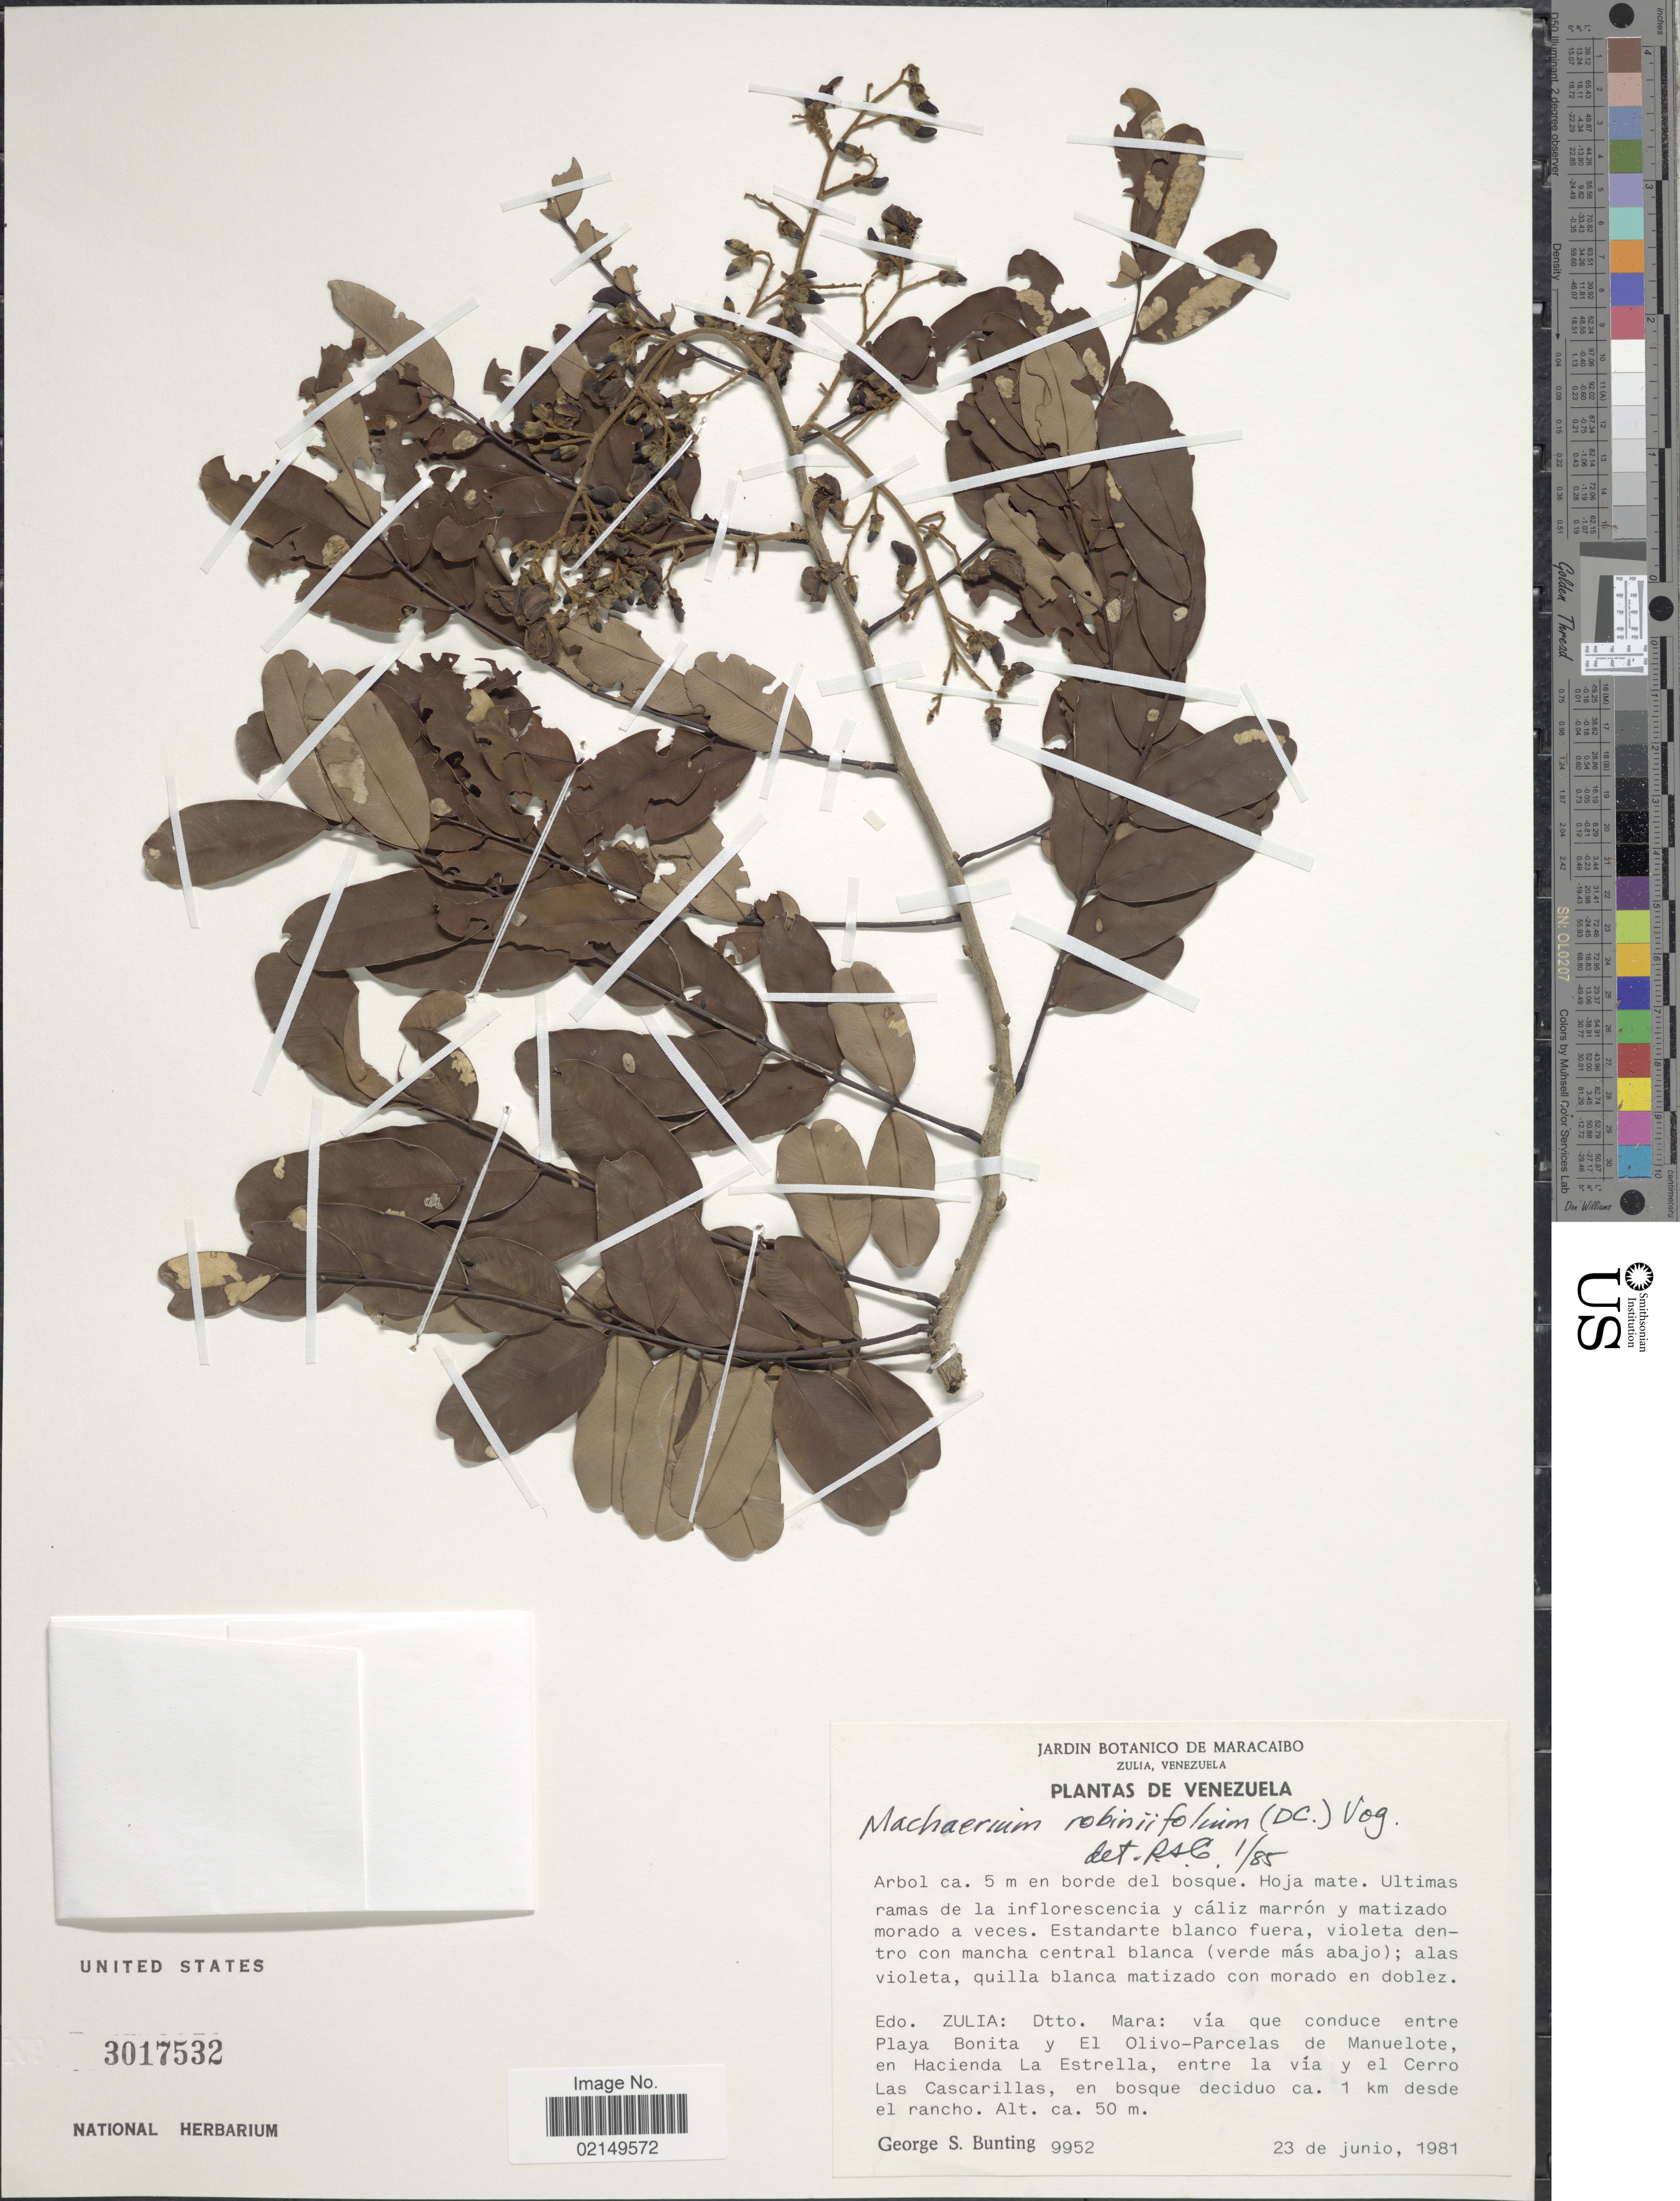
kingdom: Plantae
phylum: Tracheophyta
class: Magnoliopsida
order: Fabales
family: Fabaceae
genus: Machaerium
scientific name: Machaerium robinifolium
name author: (DC.) Vogel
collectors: G. S. Bunting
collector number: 9952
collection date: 1981-06-23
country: Venezuela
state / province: Zulia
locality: Edo. Zulia: Dtto. Mara: via que conduce entre Playa Bonita y El Olivo-Parcelas de Manuelote, en Hacienda La Estrella, entre la via y el Cerro Las Cascarillas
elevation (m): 50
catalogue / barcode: US 3017532